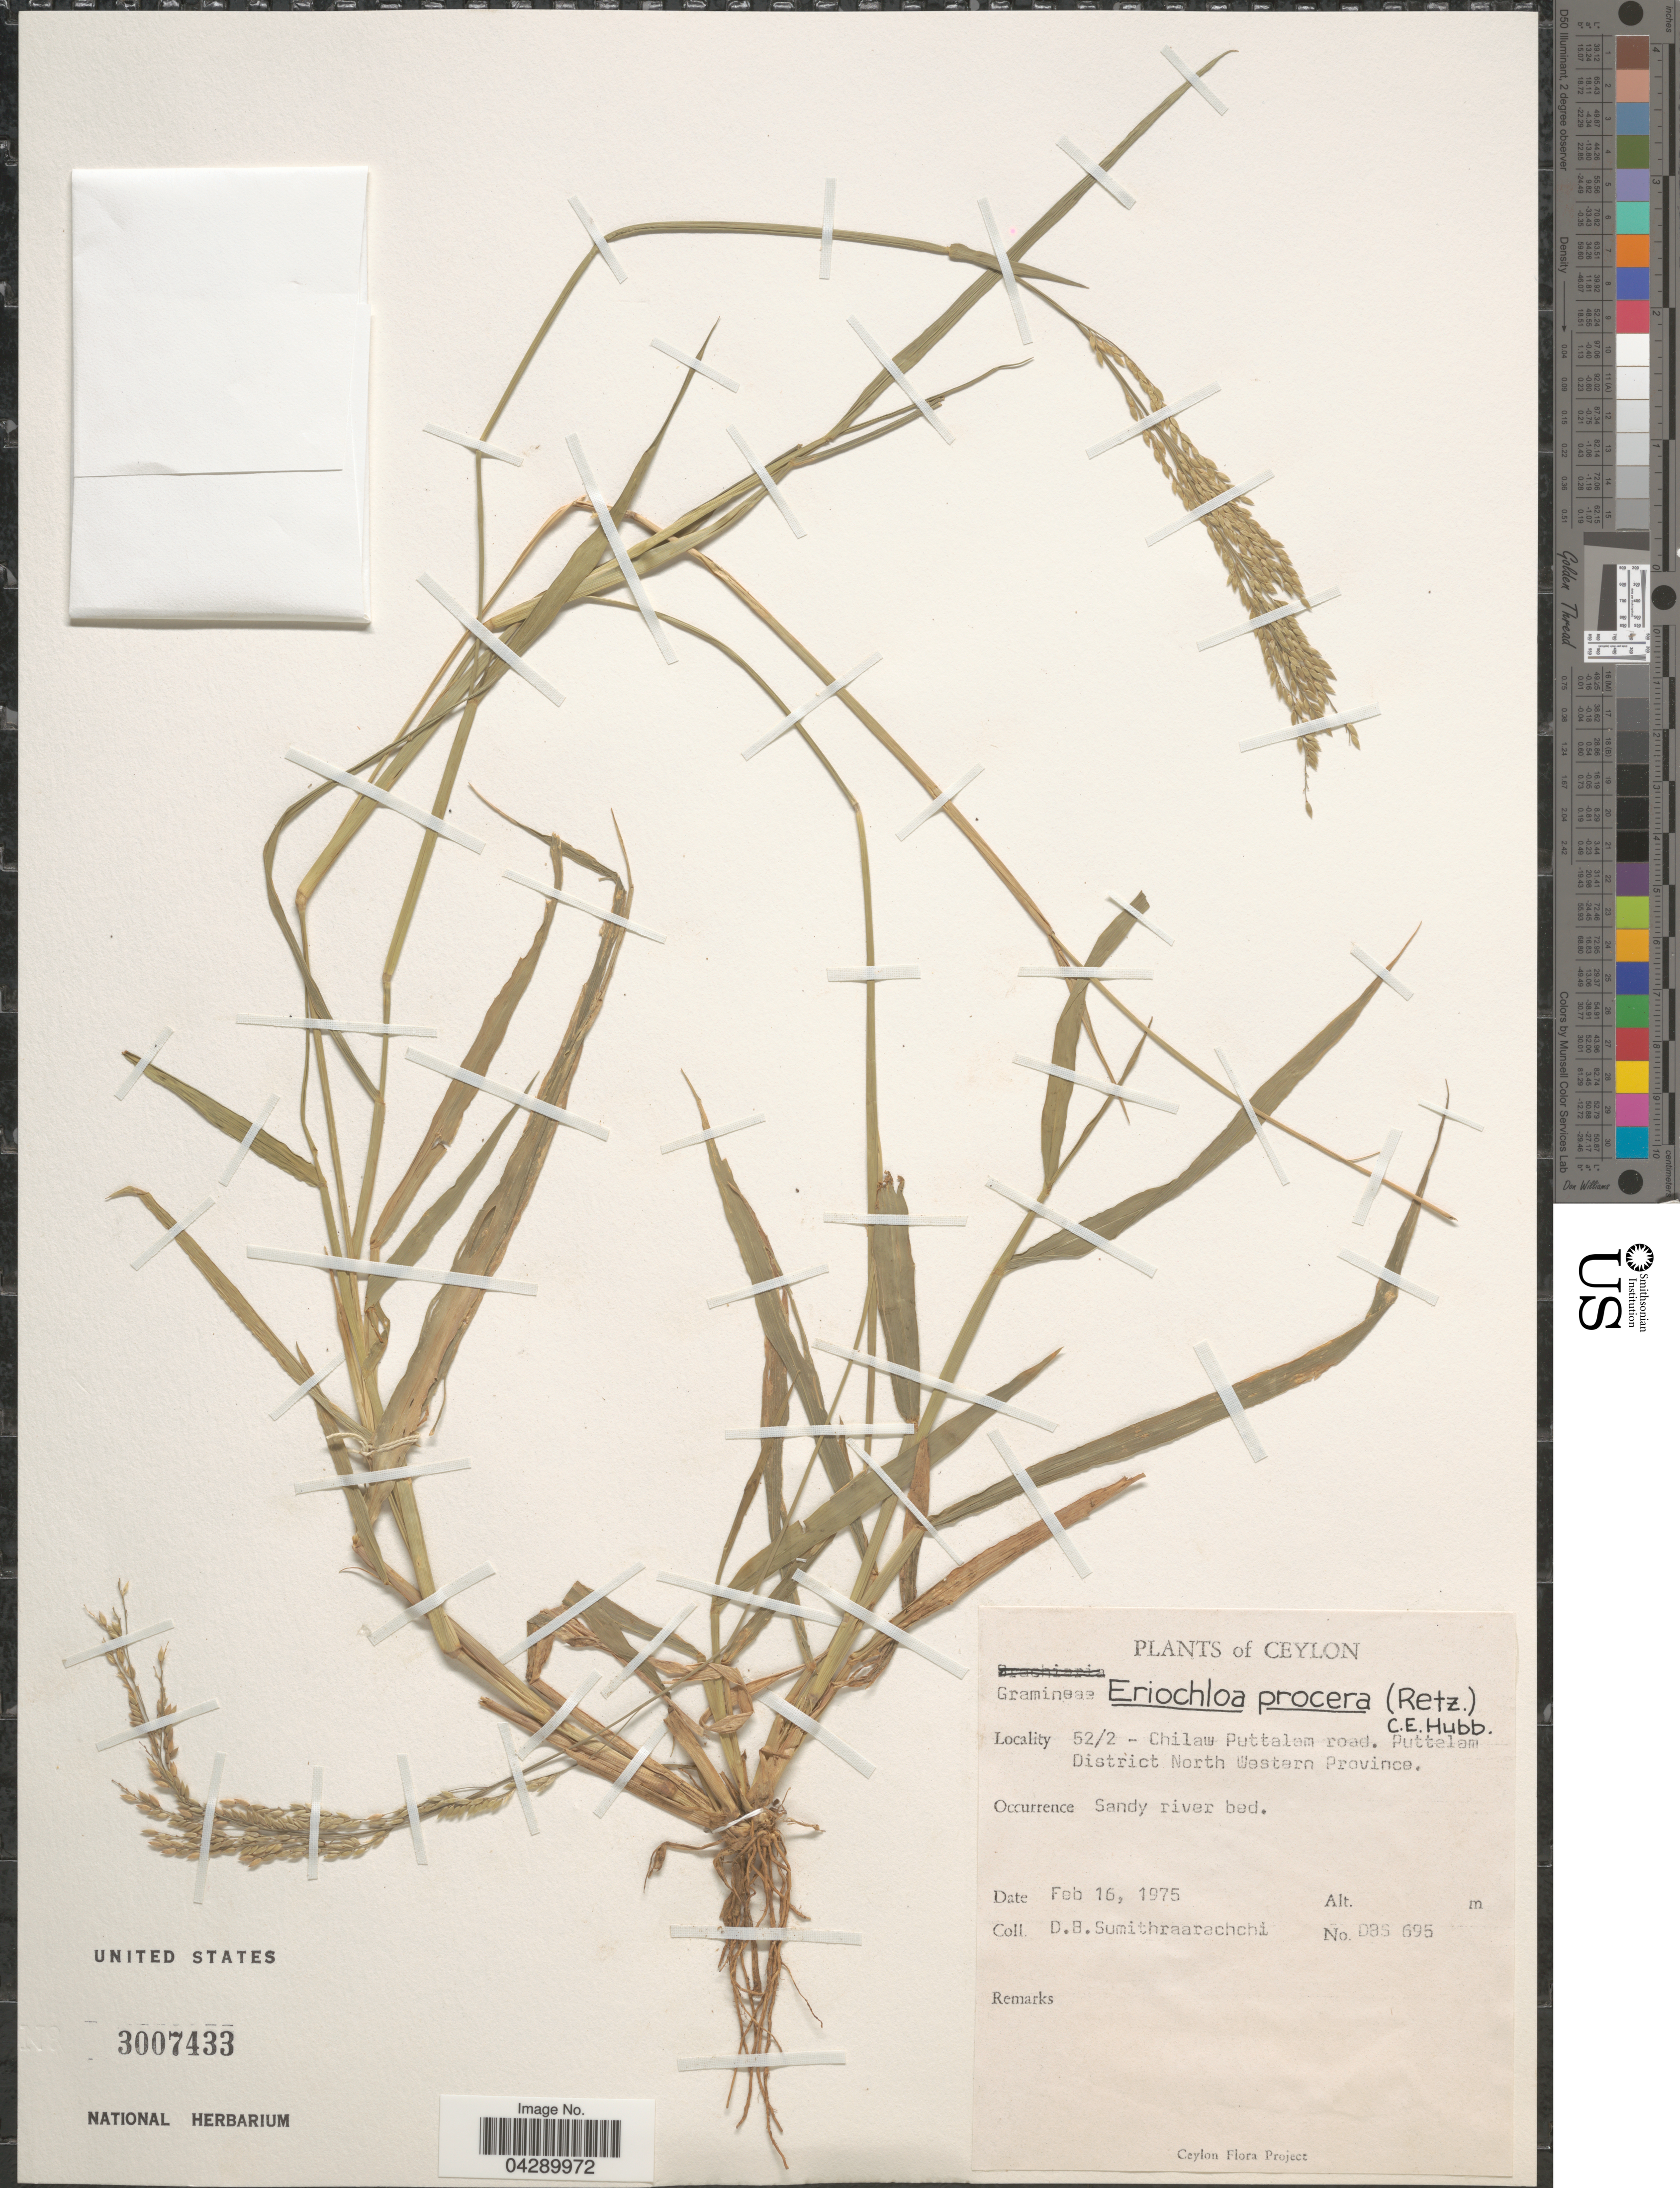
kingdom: Plantae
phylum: Tracheophyta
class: Liliopsida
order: Poales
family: Poaceae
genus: Eriochloa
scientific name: Eriochloa procera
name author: (Retz.) C.E. Hubb.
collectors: D. B. Sumithraarachchi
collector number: DBS 695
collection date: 1975-02-16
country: Sri Lanka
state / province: North Western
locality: Ceylon. 52/2 - Chilaw Puttalem road. Puttalem District.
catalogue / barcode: US 3007433